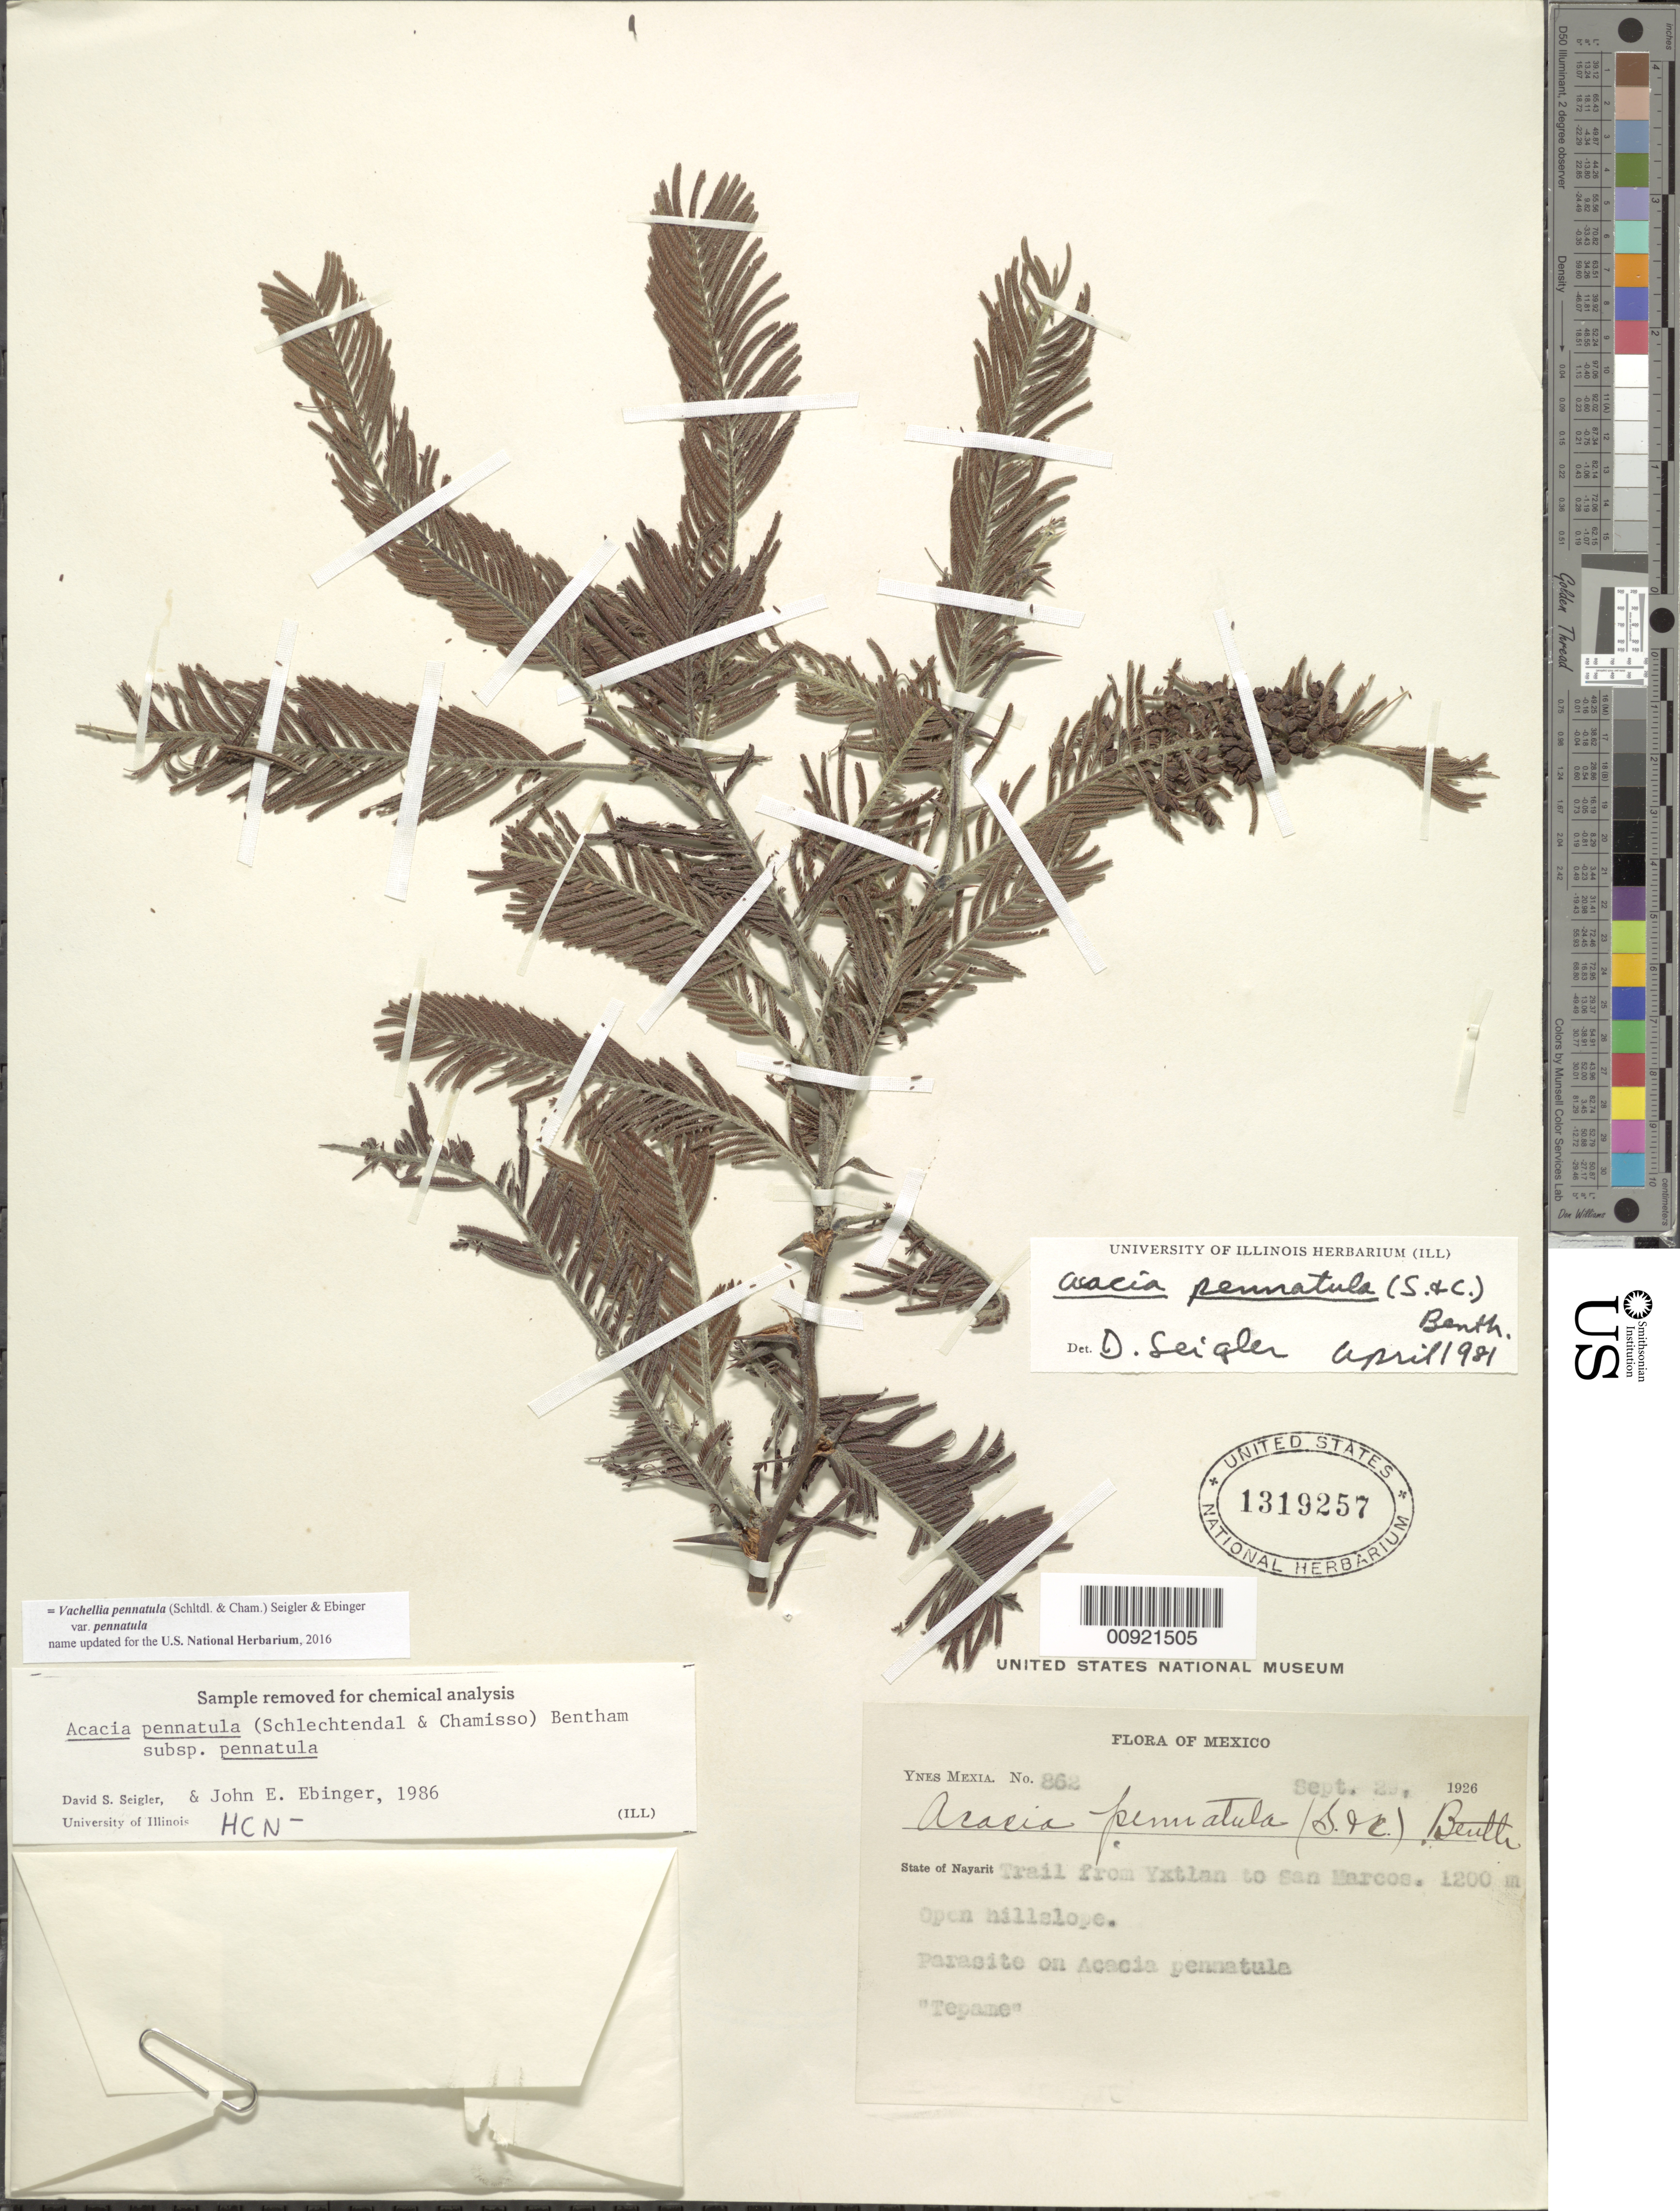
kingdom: Plantae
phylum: Tracheophyta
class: Magnoliopsida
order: Fabales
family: Fabaceae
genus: Vachellia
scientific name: Vachellia pennatula var. pennatula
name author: (Schltdl. & Cham.) Seigler & Ebinger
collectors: Y. Mexia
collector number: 862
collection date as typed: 29 Sep 1926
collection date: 1926-09-29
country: Mexico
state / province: Nayarit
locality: State of Nayarit: Trail from Yxtlan to San Marcos.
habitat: Open hillslope.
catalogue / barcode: US 1319257